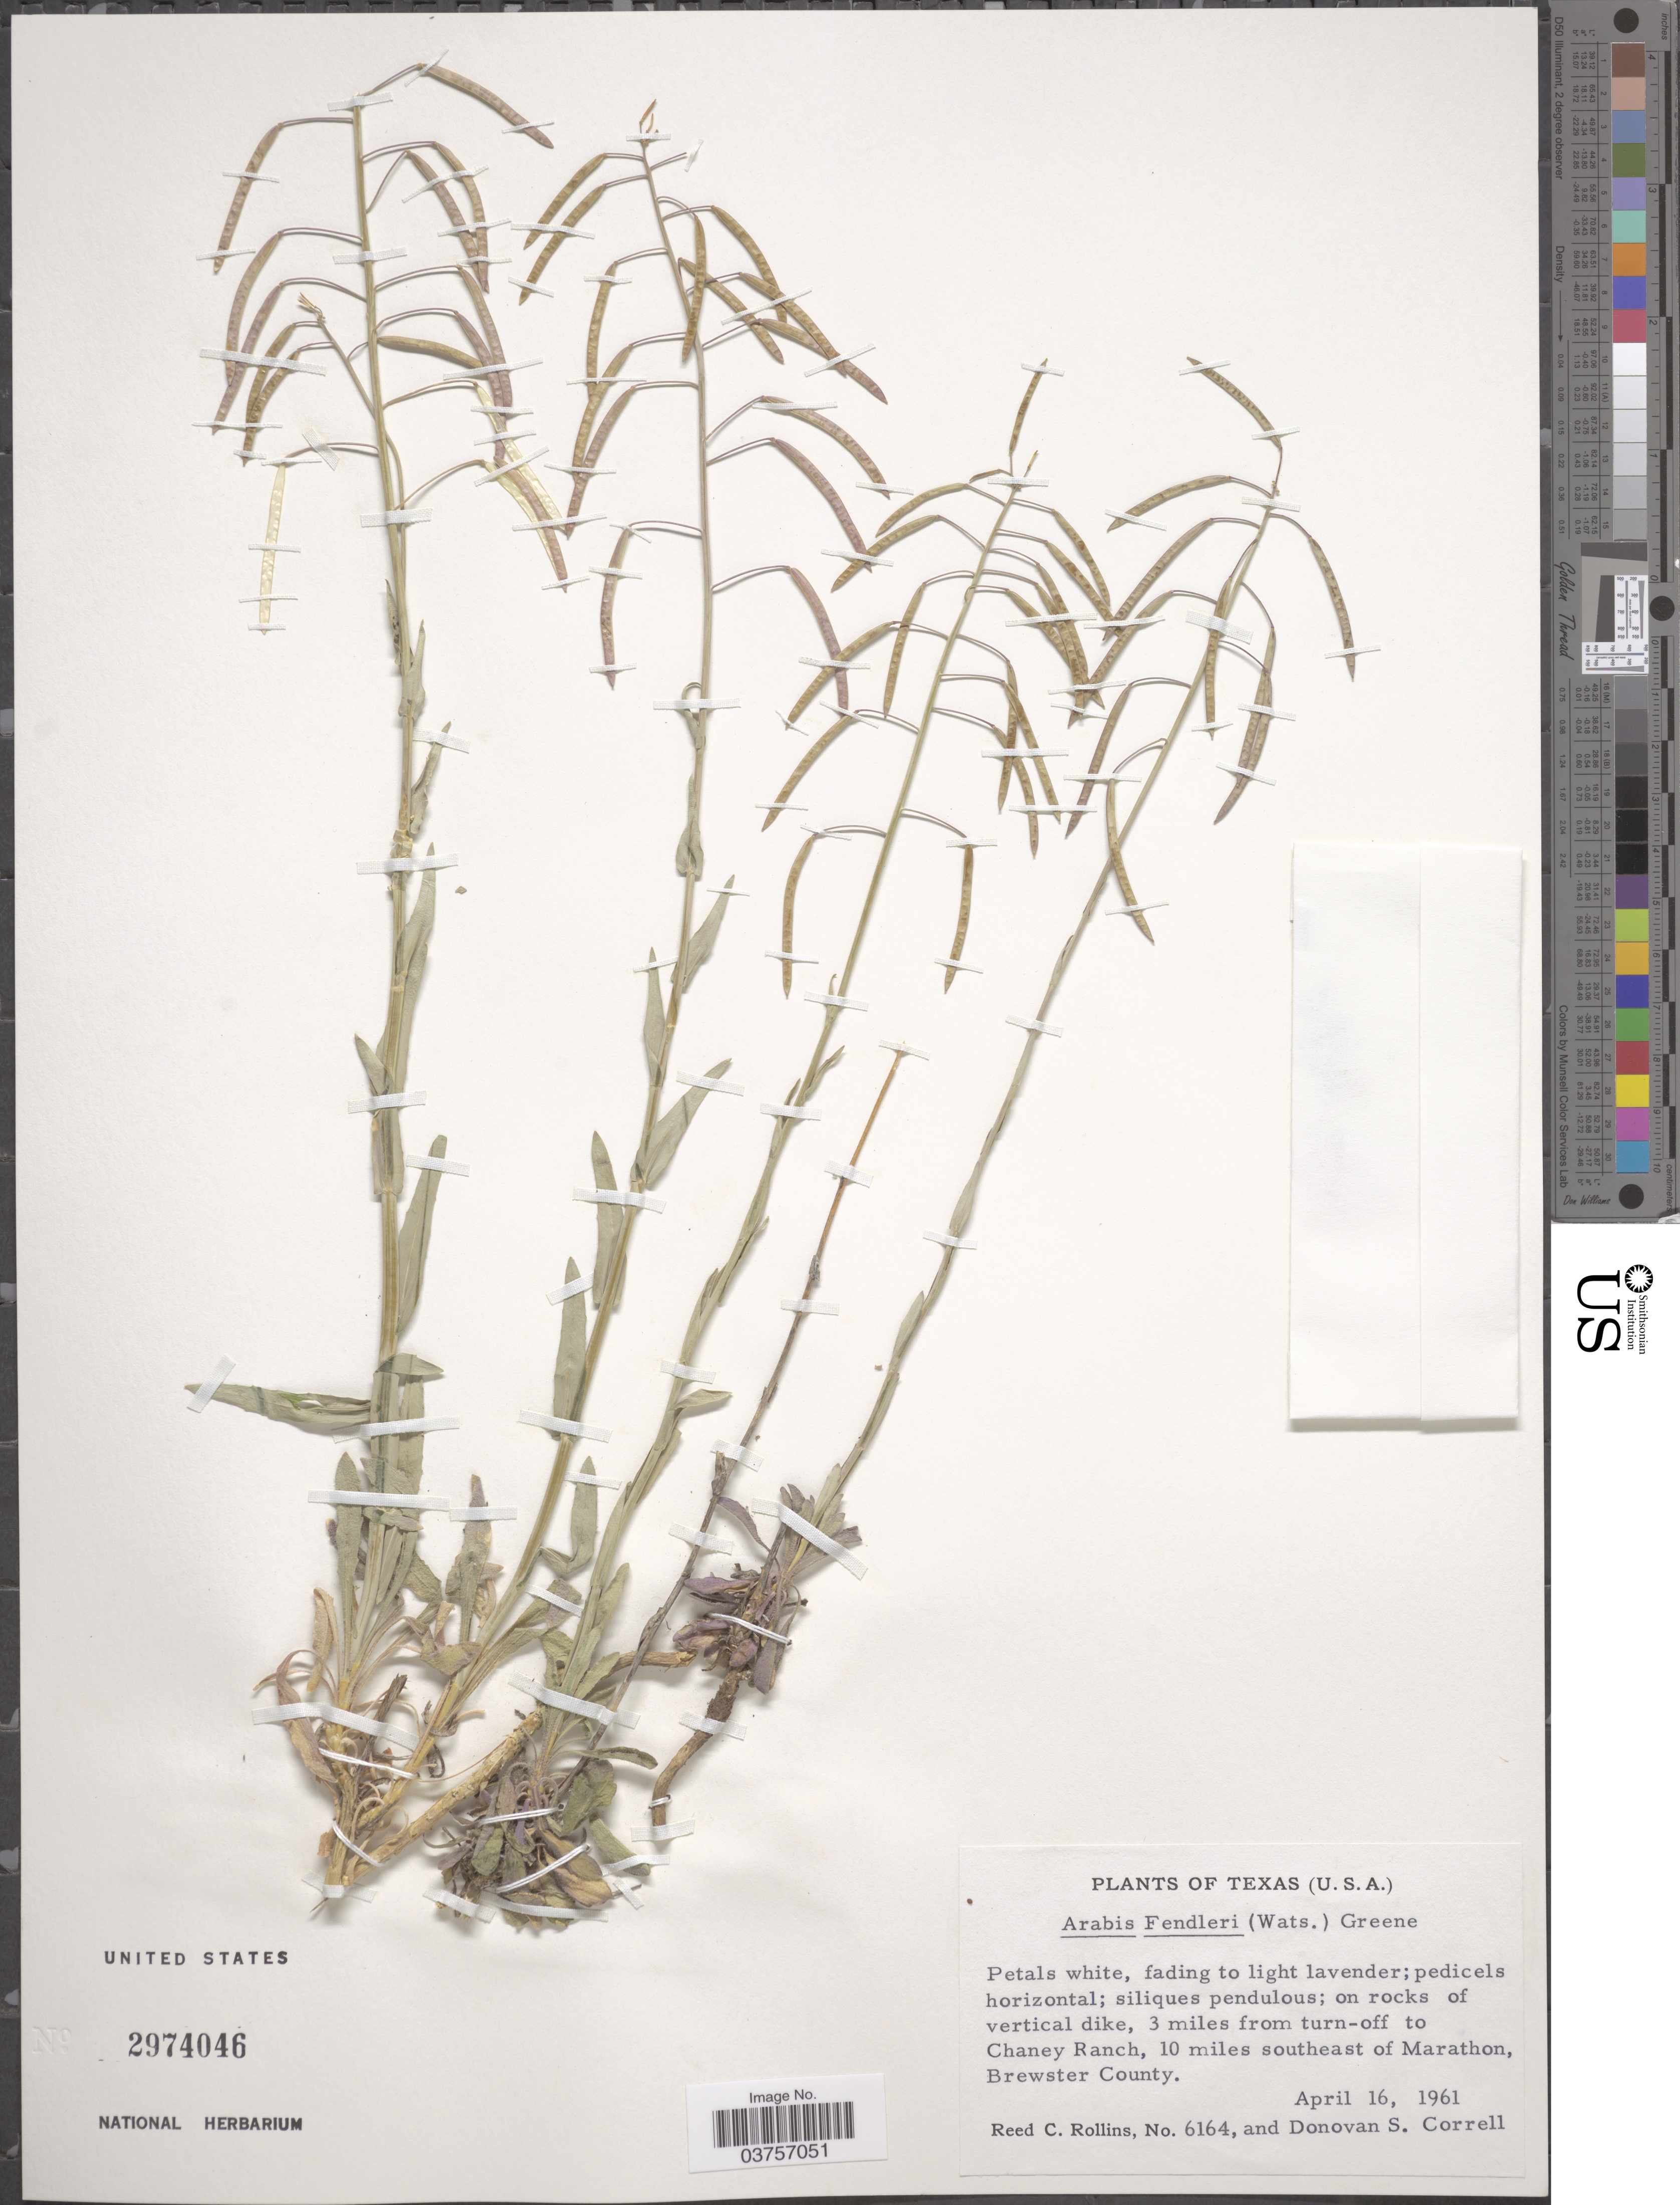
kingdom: Plantae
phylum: Tracheophyta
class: Magnoliopsida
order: Brassicales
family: Brassicaceae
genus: Arabis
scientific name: Arabis fendleri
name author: (S. Watson) Greene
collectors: R. C. Rollins & D. S. Correll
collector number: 6164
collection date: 1961-04-16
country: United States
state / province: Texas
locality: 3 miles from turn-off to Chaney Ranch, 10 miles southeast of Marathon, Brewster County.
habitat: on rocks of vertical dike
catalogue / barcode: US 2974046